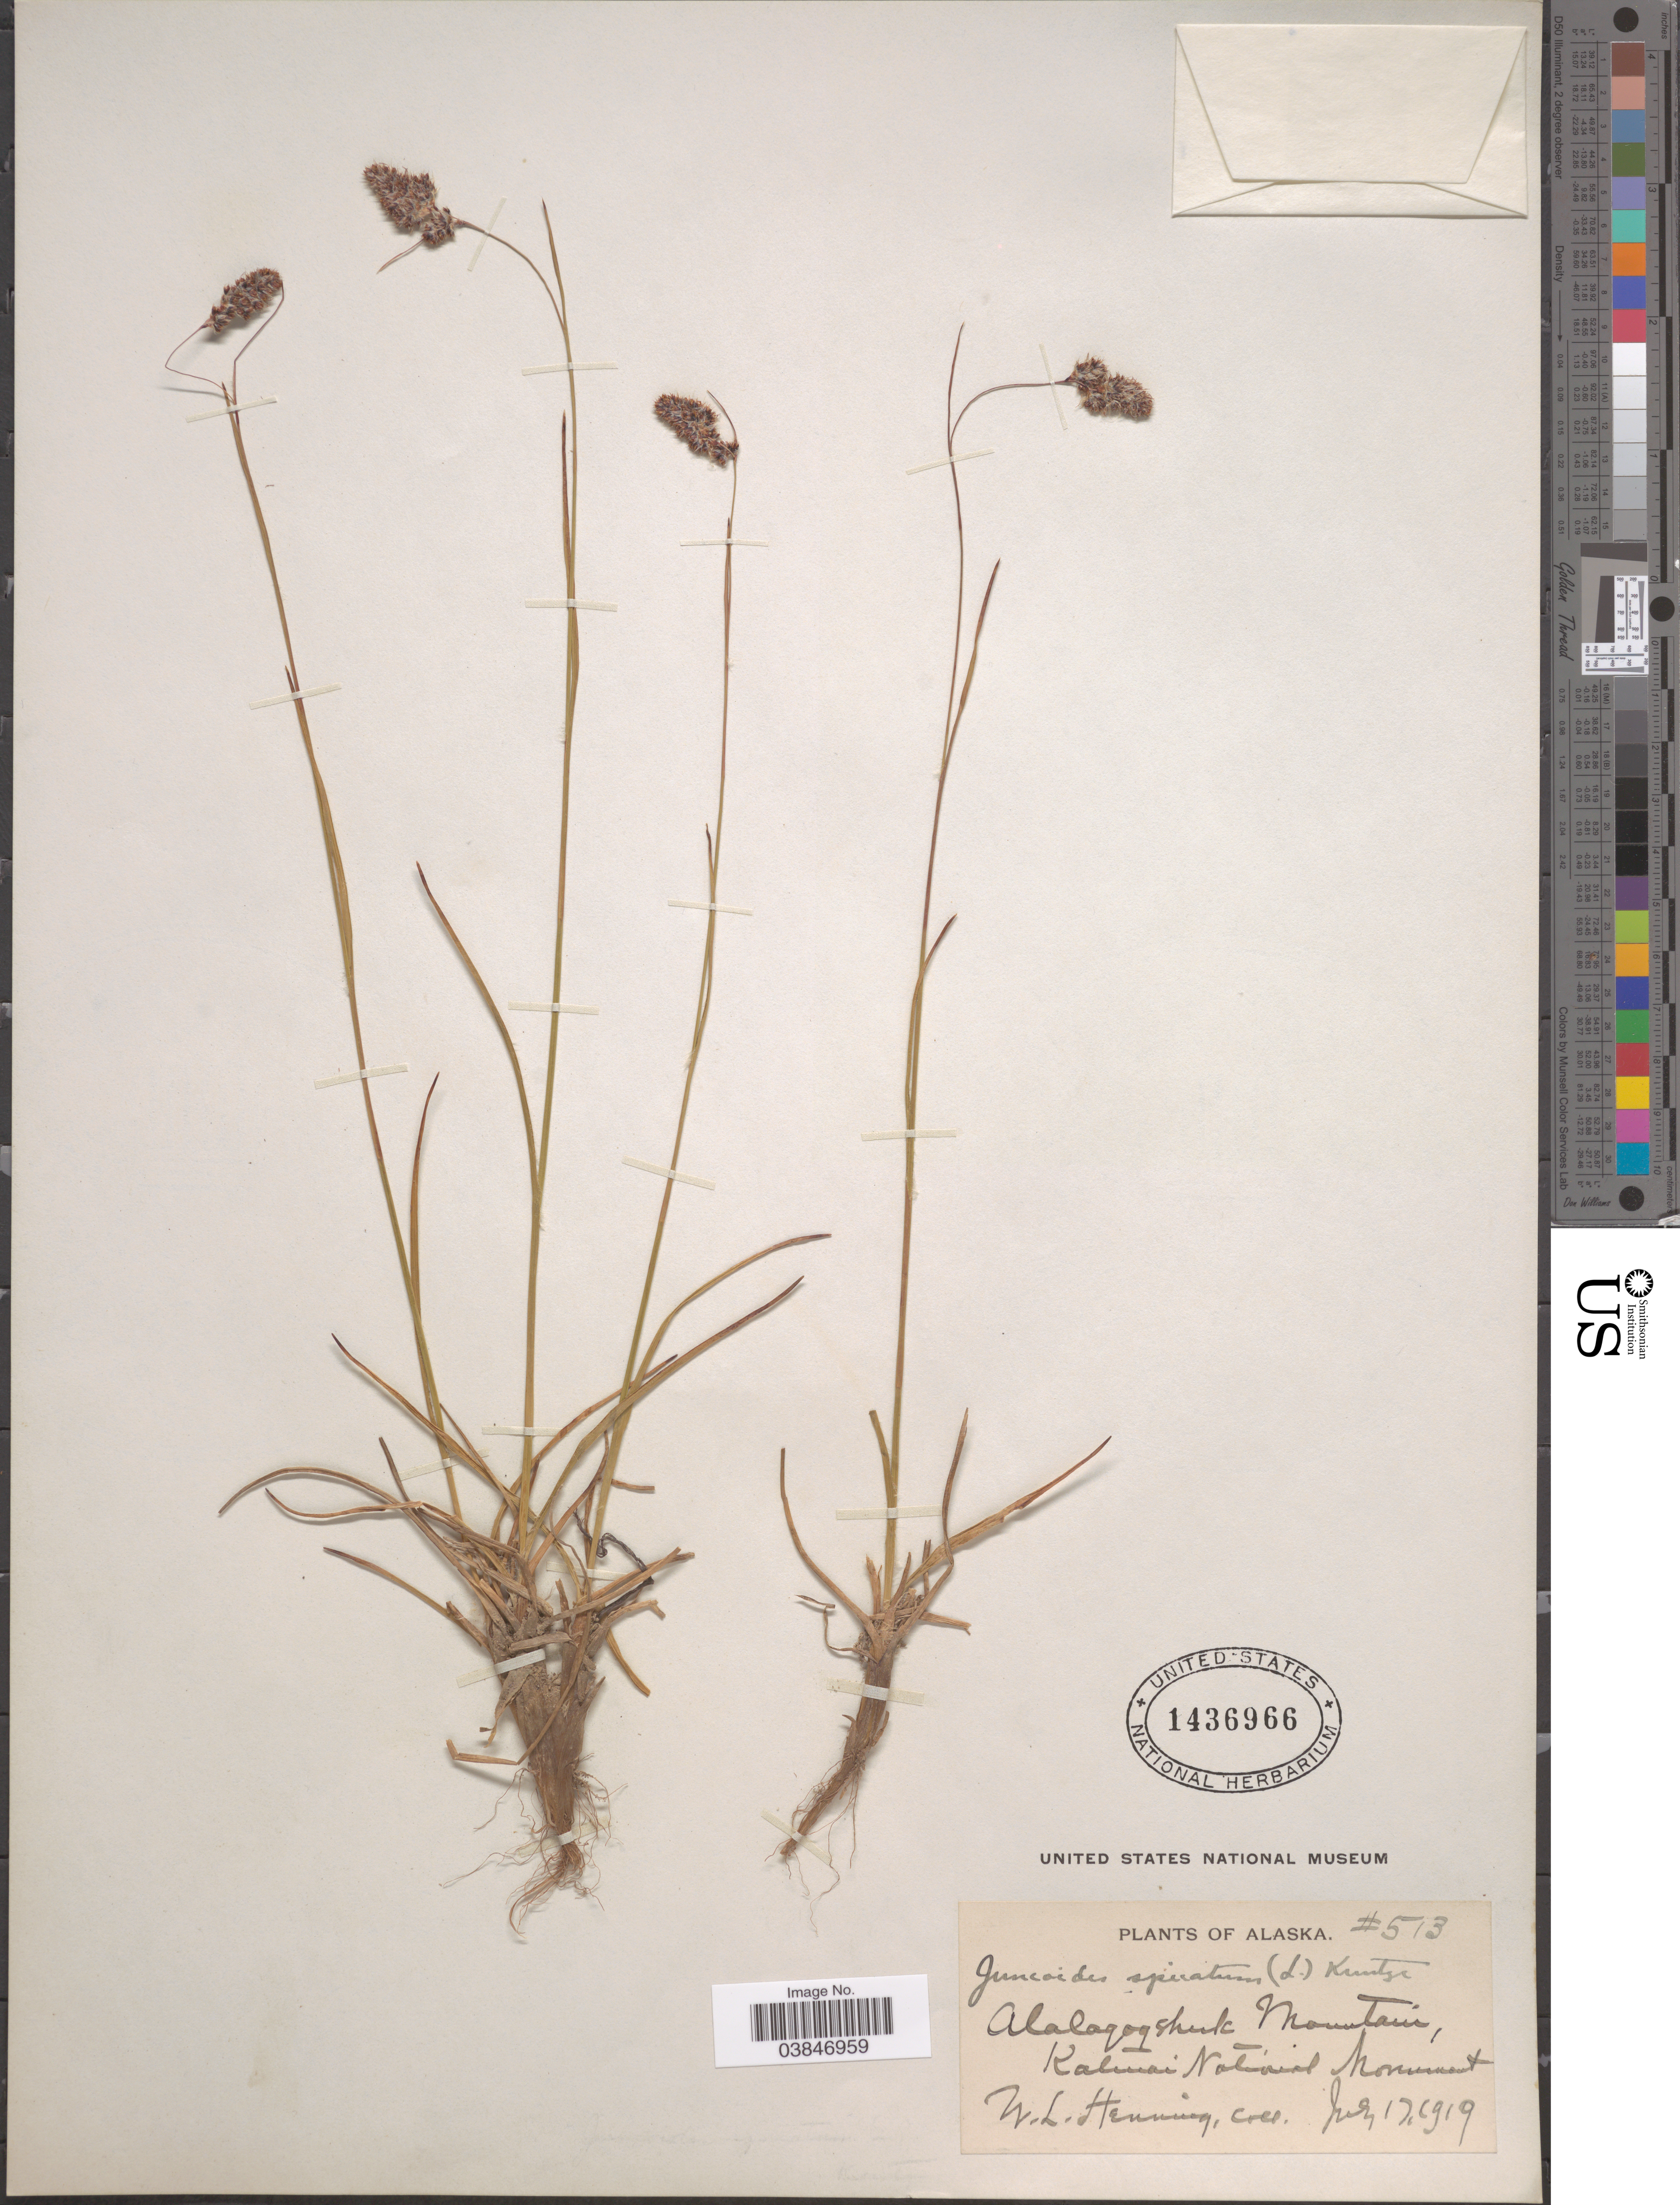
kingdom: Plantae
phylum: Tracheophyta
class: Liliopsida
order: Poales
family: Juncaceae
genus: Luzula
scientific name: Luzula spicata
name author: (L.) DC.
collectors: W. Henning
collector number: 513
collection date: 1919-07-17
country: United States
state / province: Alaska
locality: Alalaqoqshuk Mountain, Katmai National Monument.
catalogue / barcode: US 1436966